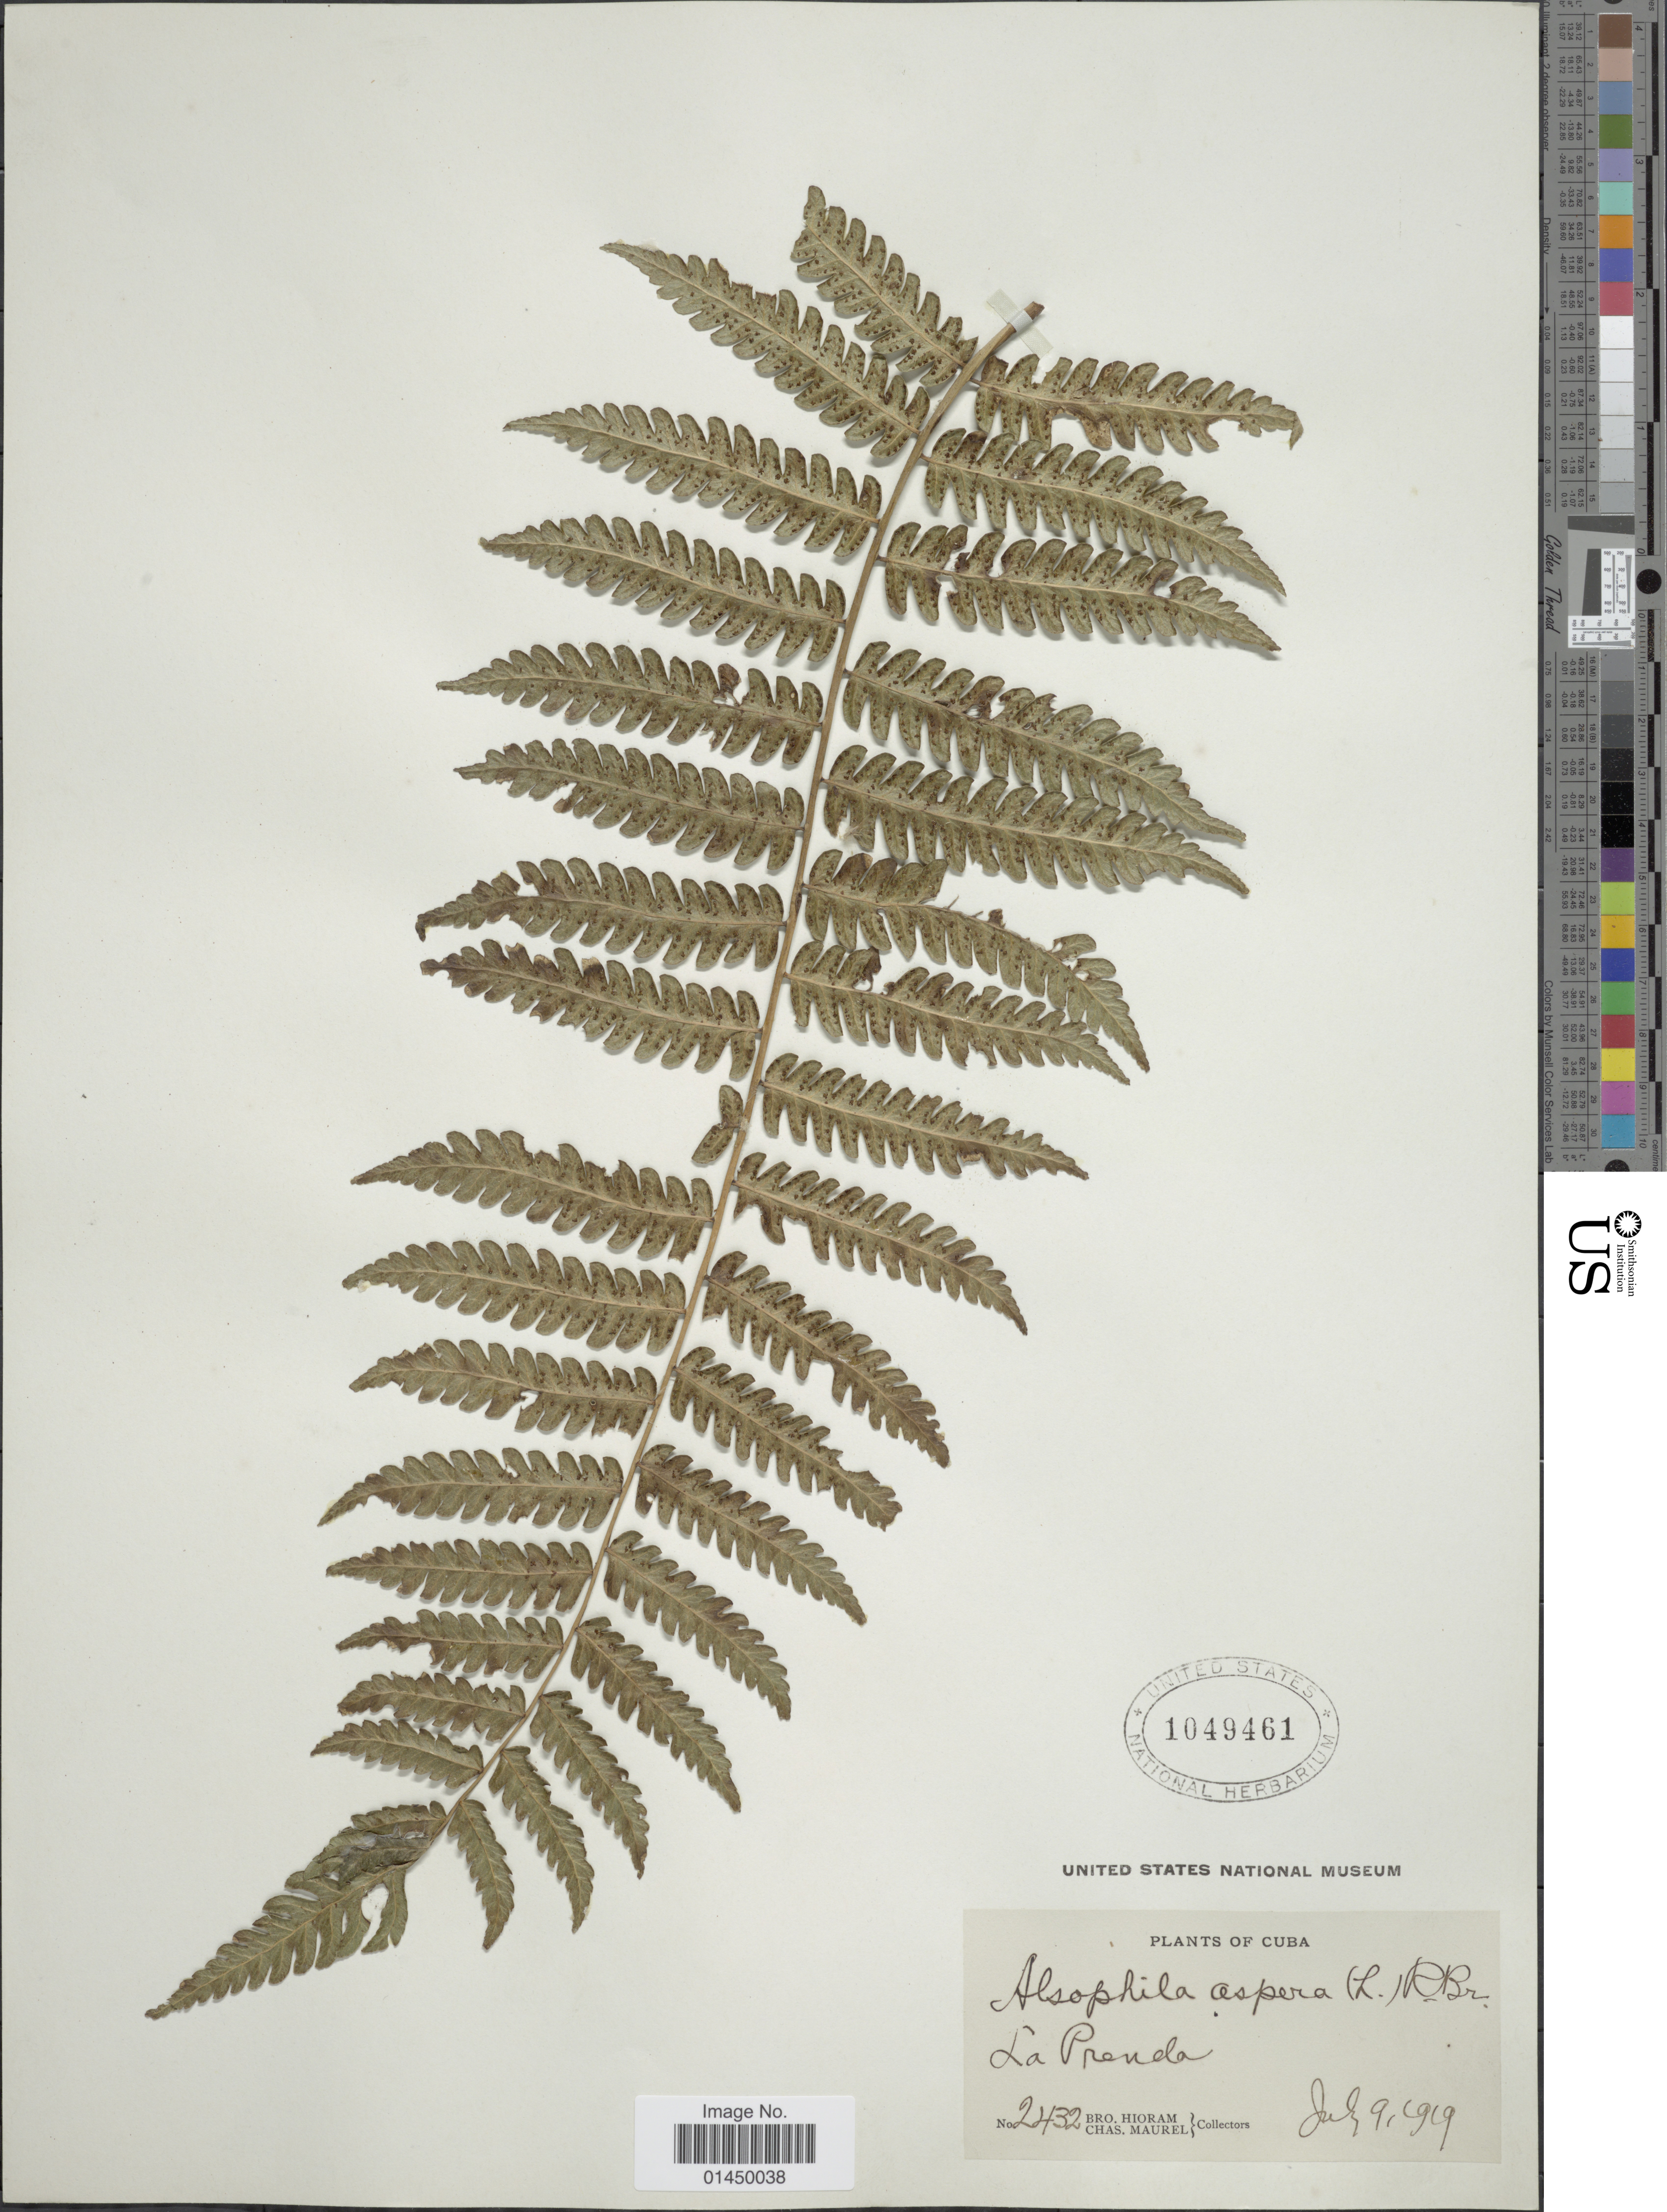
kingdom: Plantae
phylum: Tracheophyta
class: Polypodiopsida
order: Cyatheales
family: Cyatheaceae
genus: Cyathea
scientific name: Cyathea aspera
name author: (L.) Sw.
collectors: Bro. Hioram & C. Maurel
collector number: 2432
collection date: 1919-07-09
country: Cuba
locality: La Prenda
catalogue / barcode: US 1049461